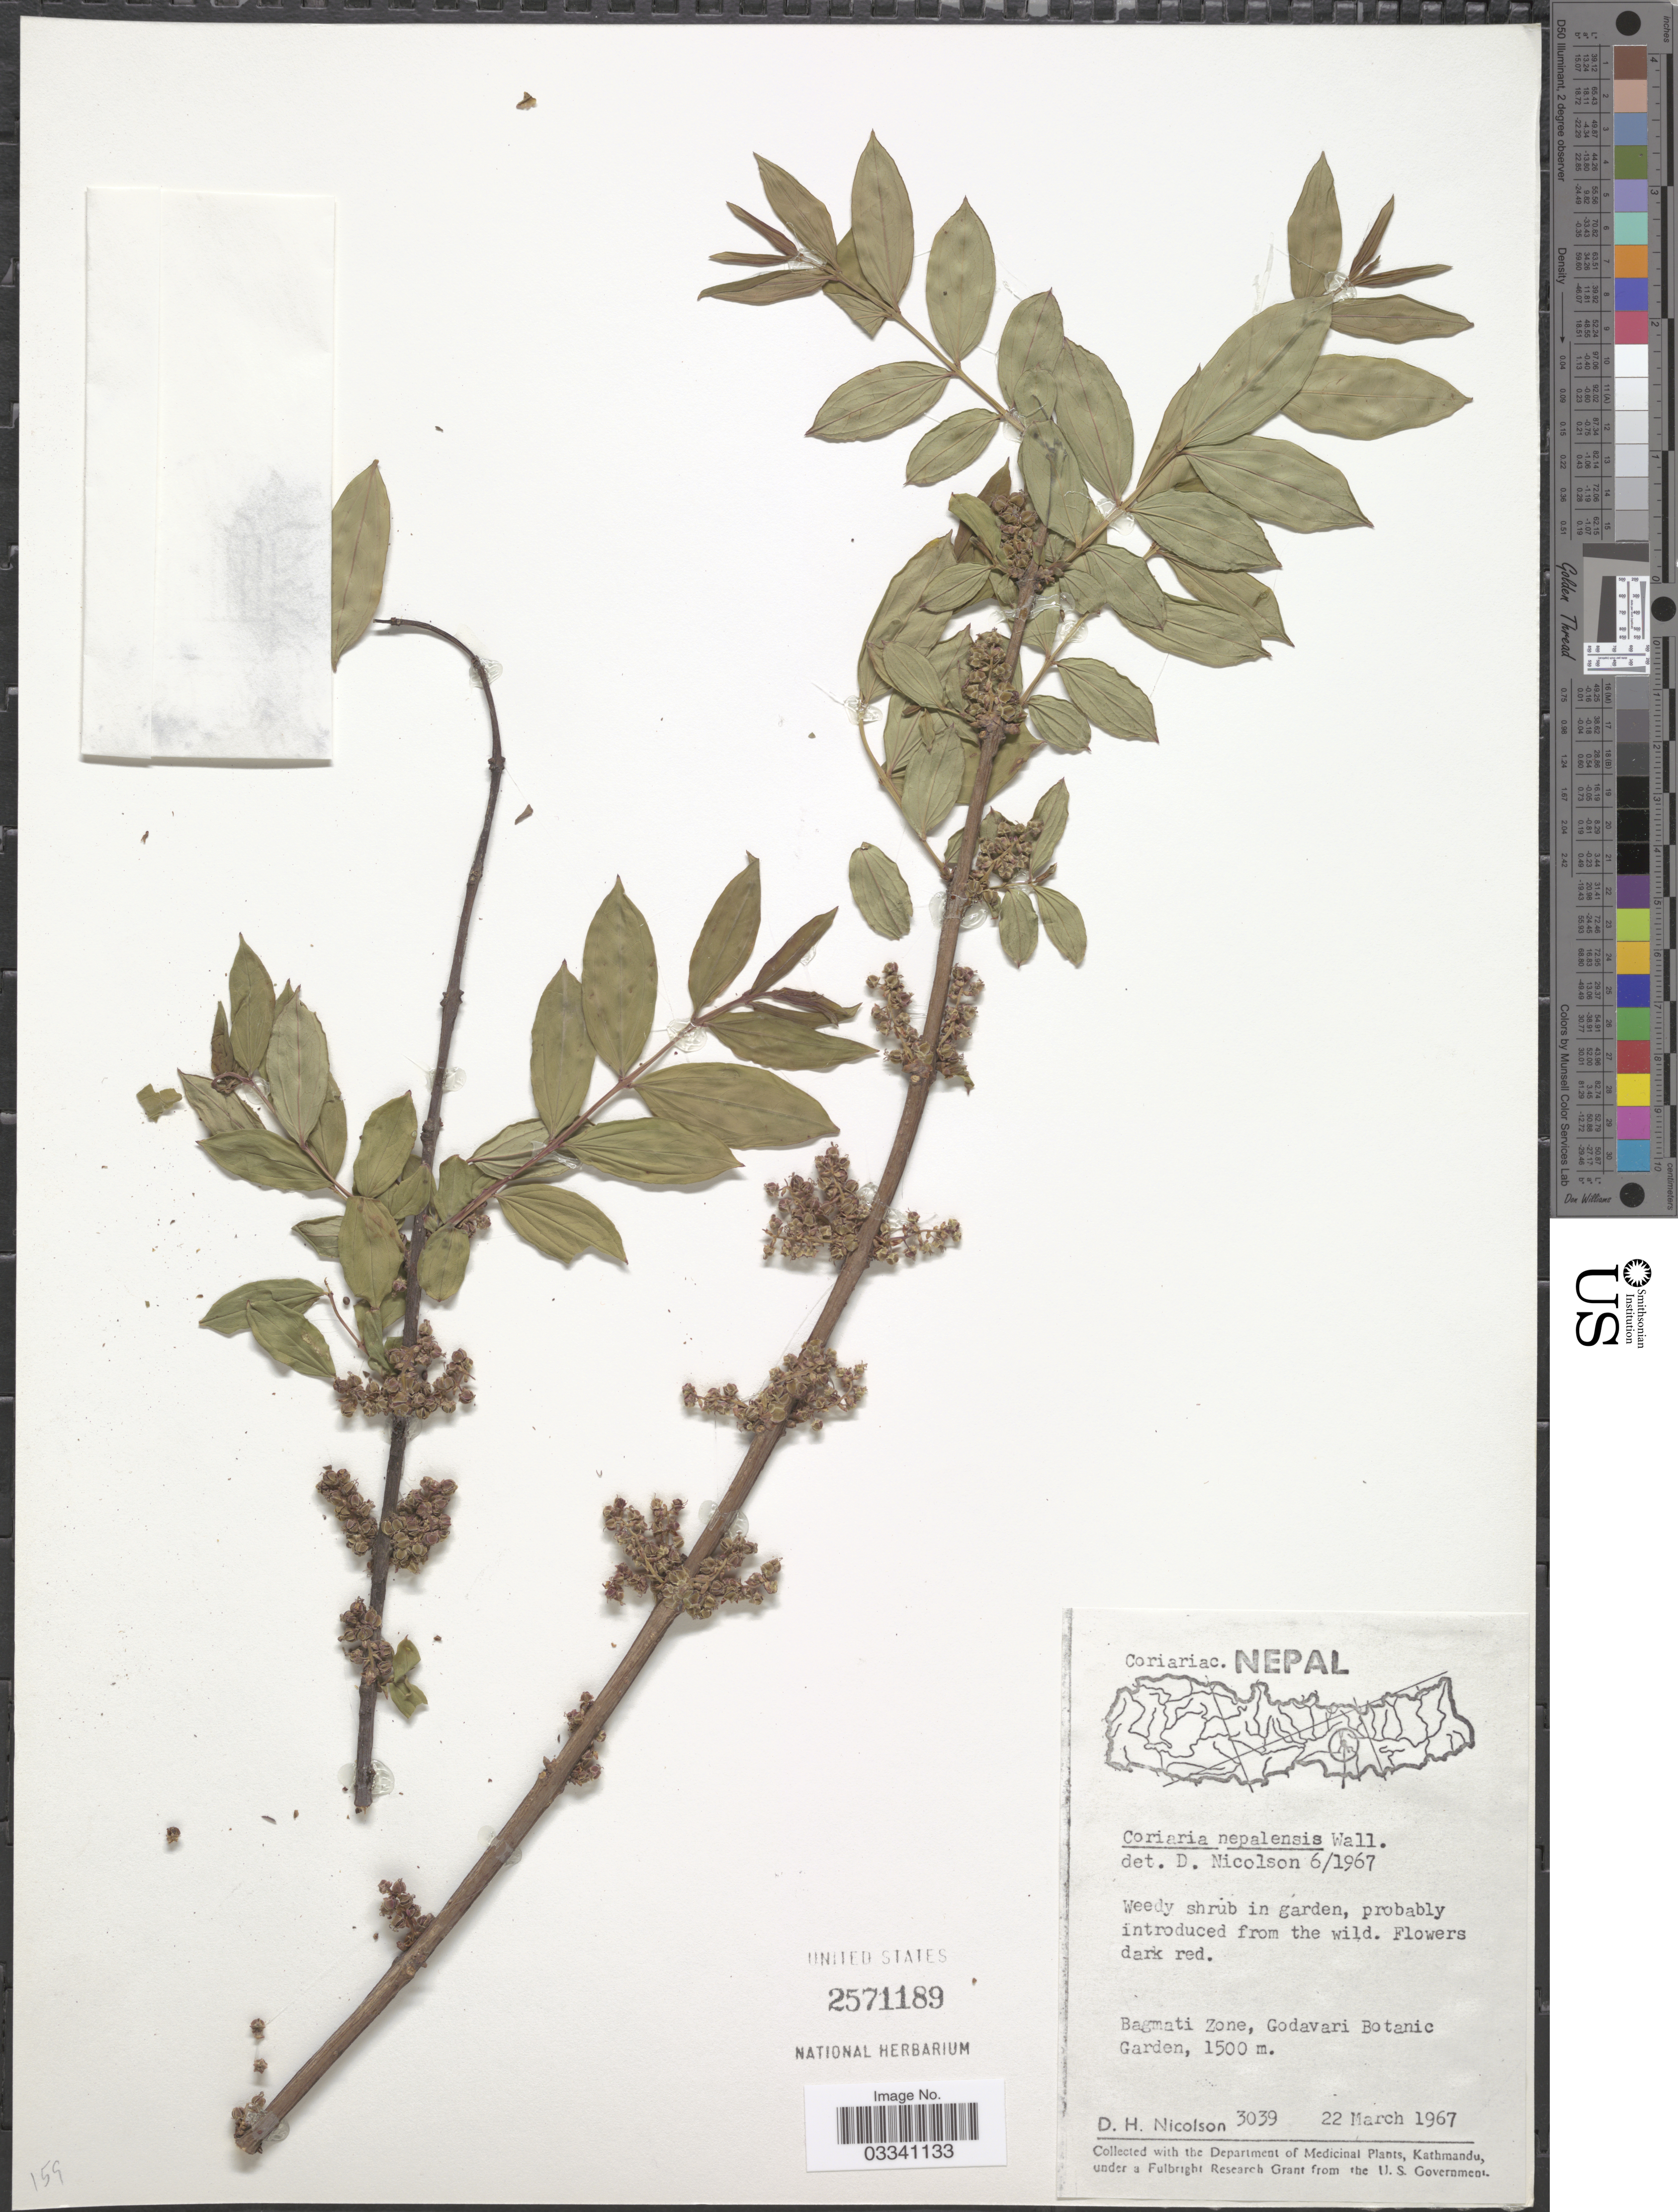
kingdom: Plantae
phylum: Tracheophyta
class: Magnoliopsida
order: Cucurbitales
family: Coriariaceae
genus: Coriaria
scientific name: Coriaria nepalensis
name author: Wall.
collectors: D. H. Nicolson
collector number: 3039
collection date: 1967-03-22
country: Nepal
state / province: Bagmati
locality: Bagmati Zone, Godavari Botanic Garden.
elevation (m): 1500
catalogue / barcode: US 2571189